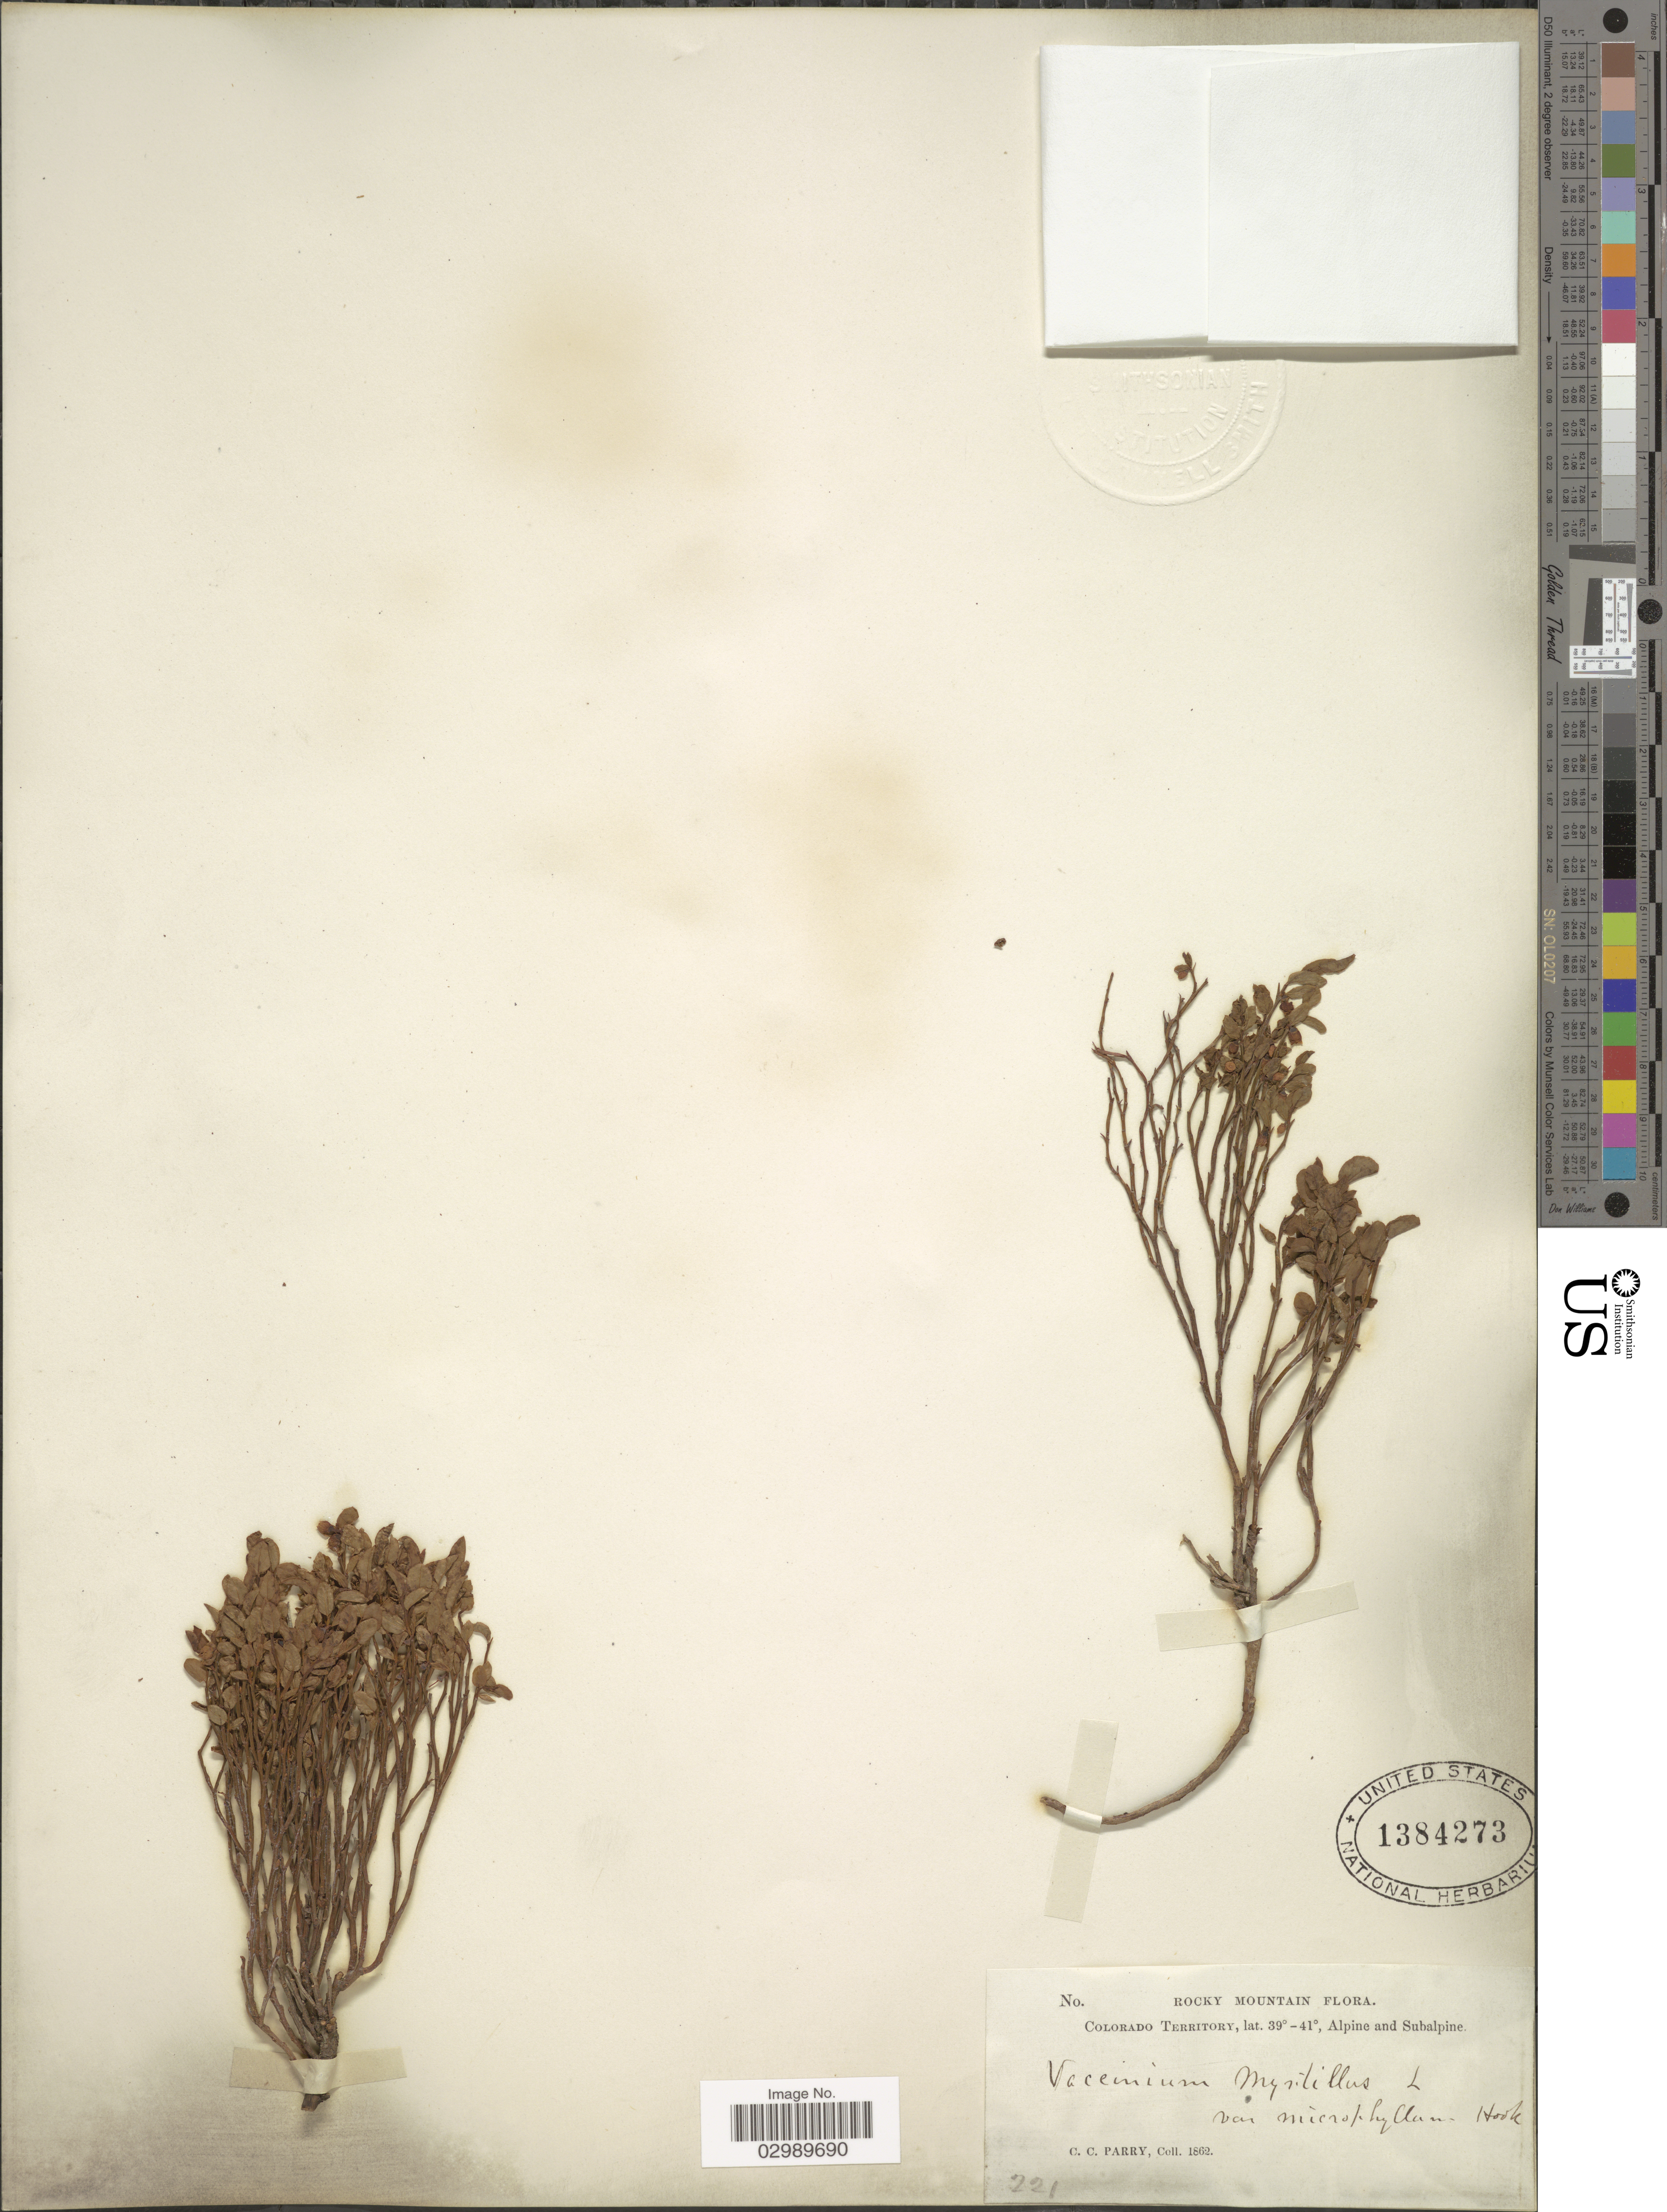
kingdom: Plantae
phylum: Tracheophyta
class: Magnoliopsida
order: Ericales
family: Ericaceae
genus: Vaccinium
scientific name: Vaccinium scoparium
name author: Leiberg ex Coville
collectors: C. C. Parry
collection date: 1862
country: United States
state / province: Colorado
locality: Colorado Territory. Rocky Mountain.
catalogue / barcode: US 1384273